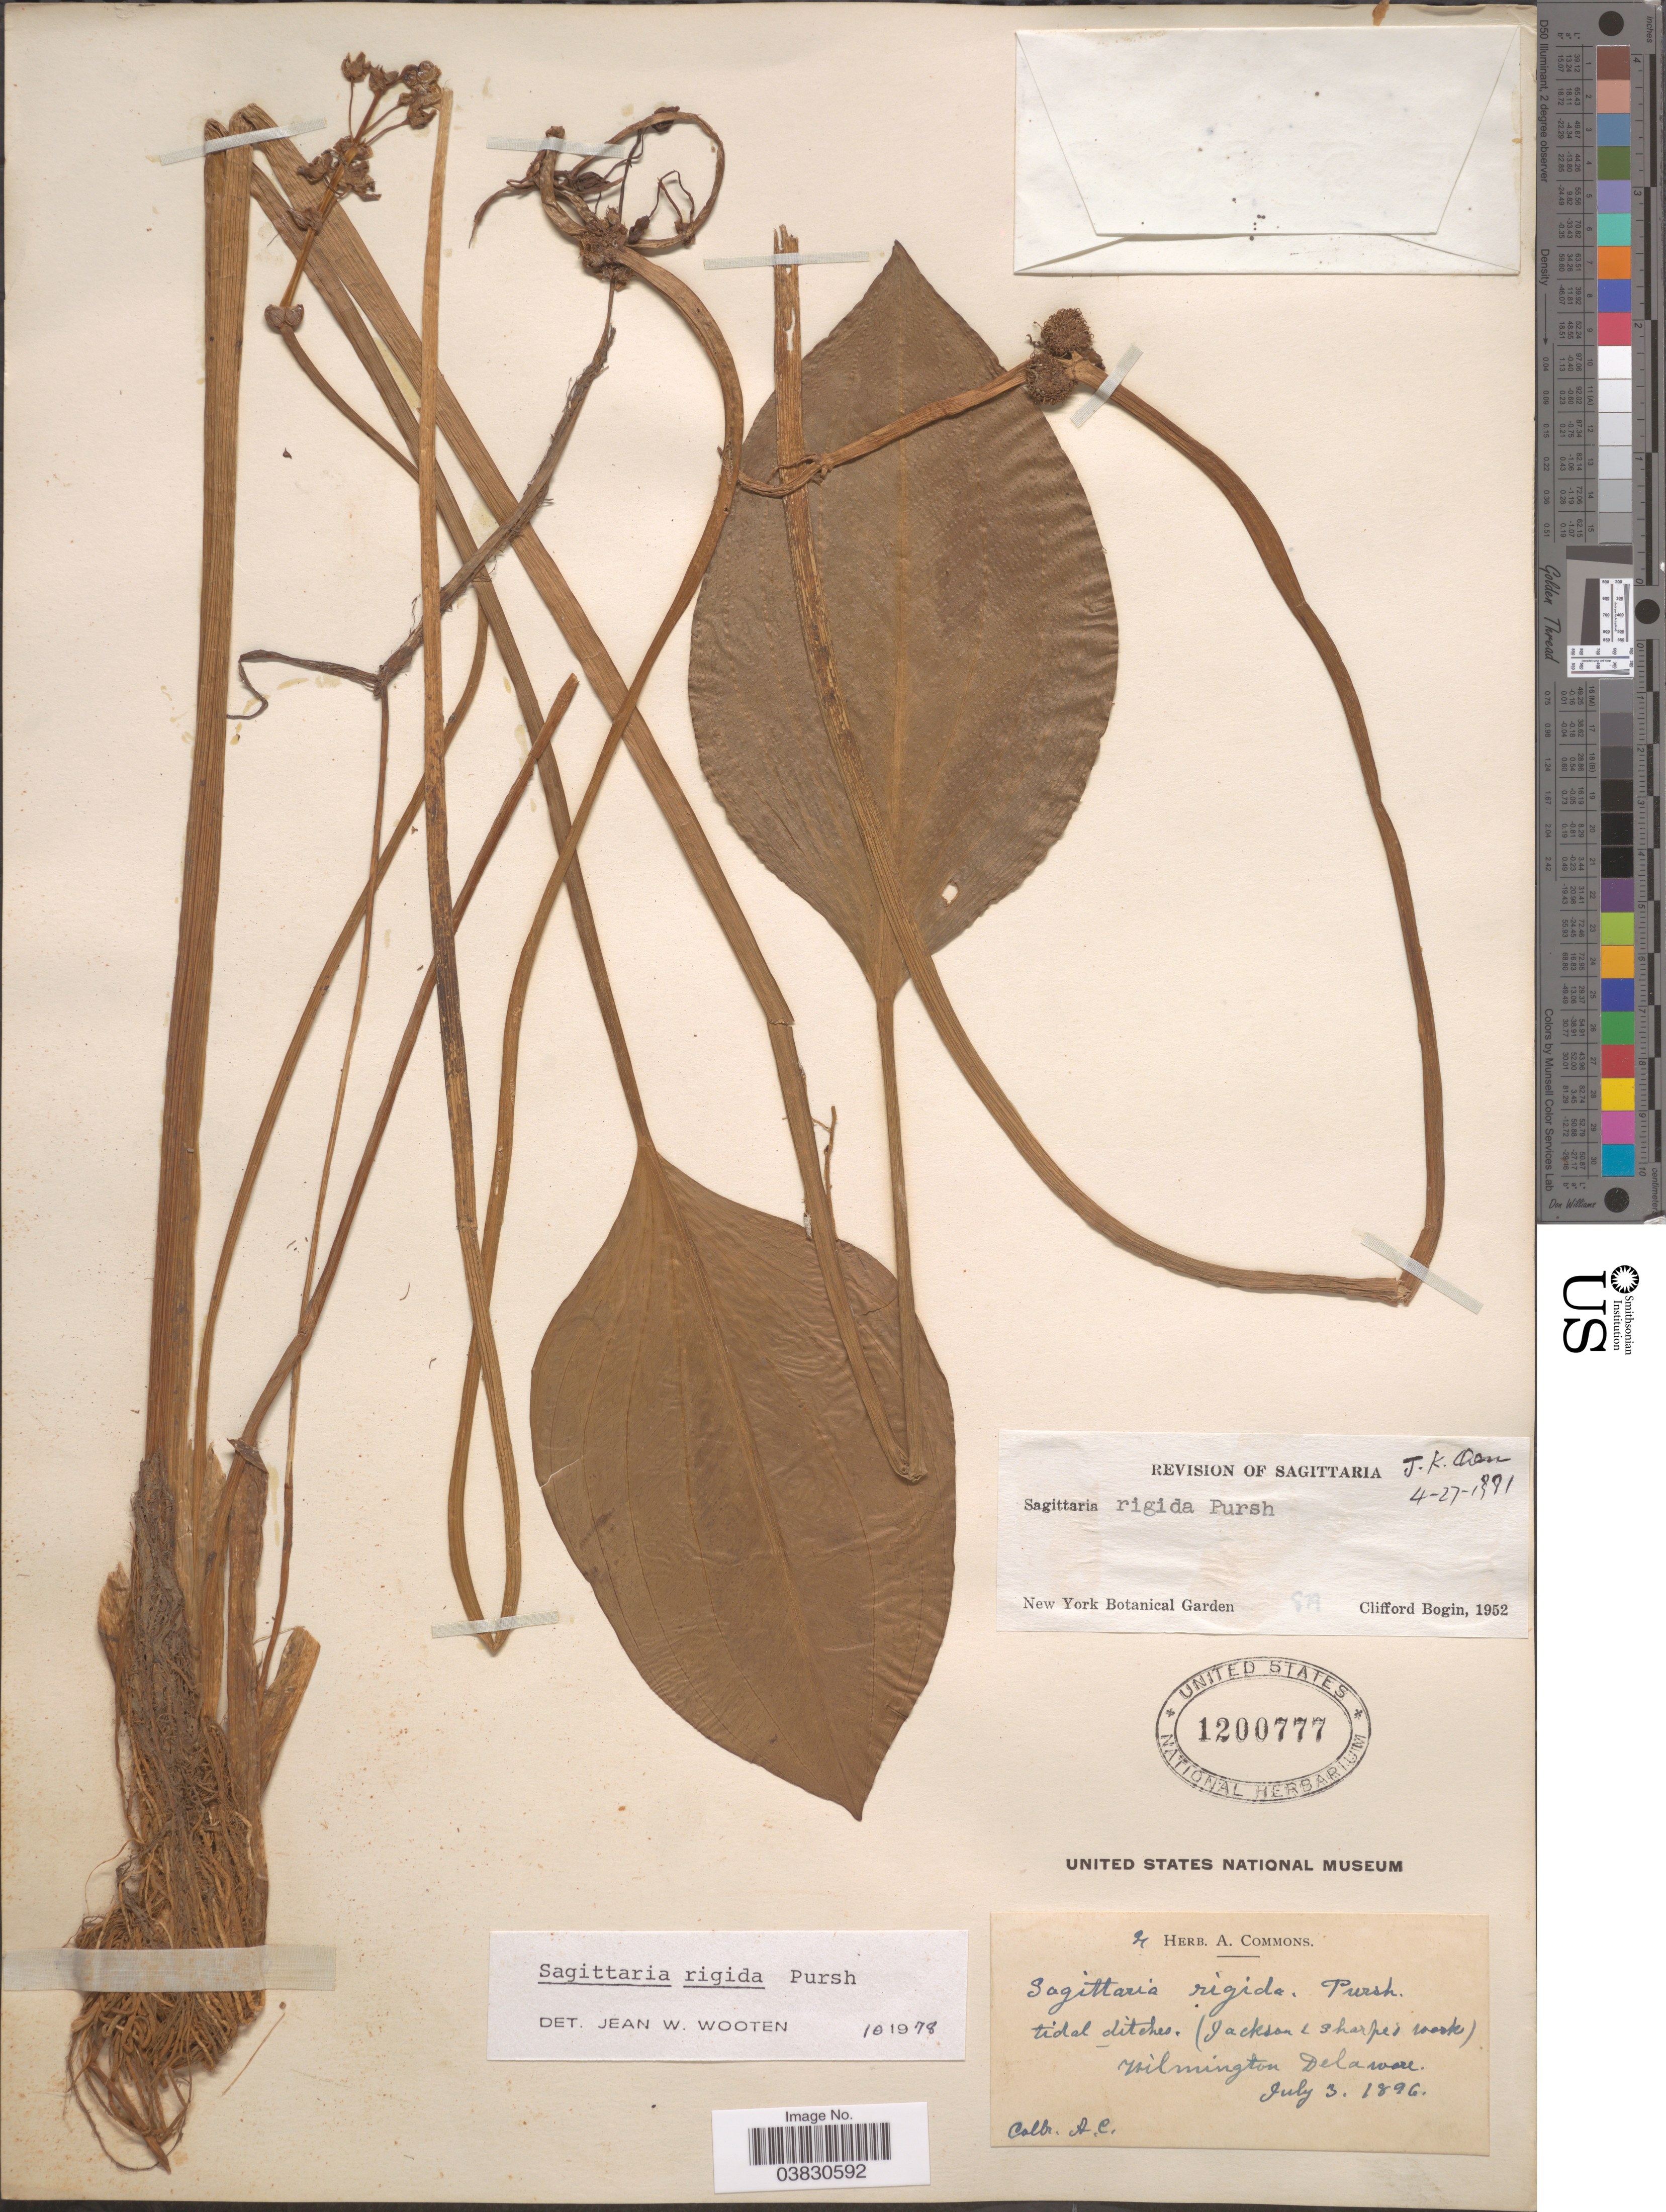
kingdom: Plantae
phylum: Tracheophyta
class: Liliopsida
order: Alismatales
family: Alismataceae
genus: Sagittaria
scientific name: Sagittaria rigida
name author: Pursh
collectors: A. Commons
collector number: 4?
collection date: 1896-07-03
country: United States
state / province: Delaware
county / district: New Castle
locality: Jackson & Sharpe's work. Wilmington.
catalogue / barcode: US 1200777